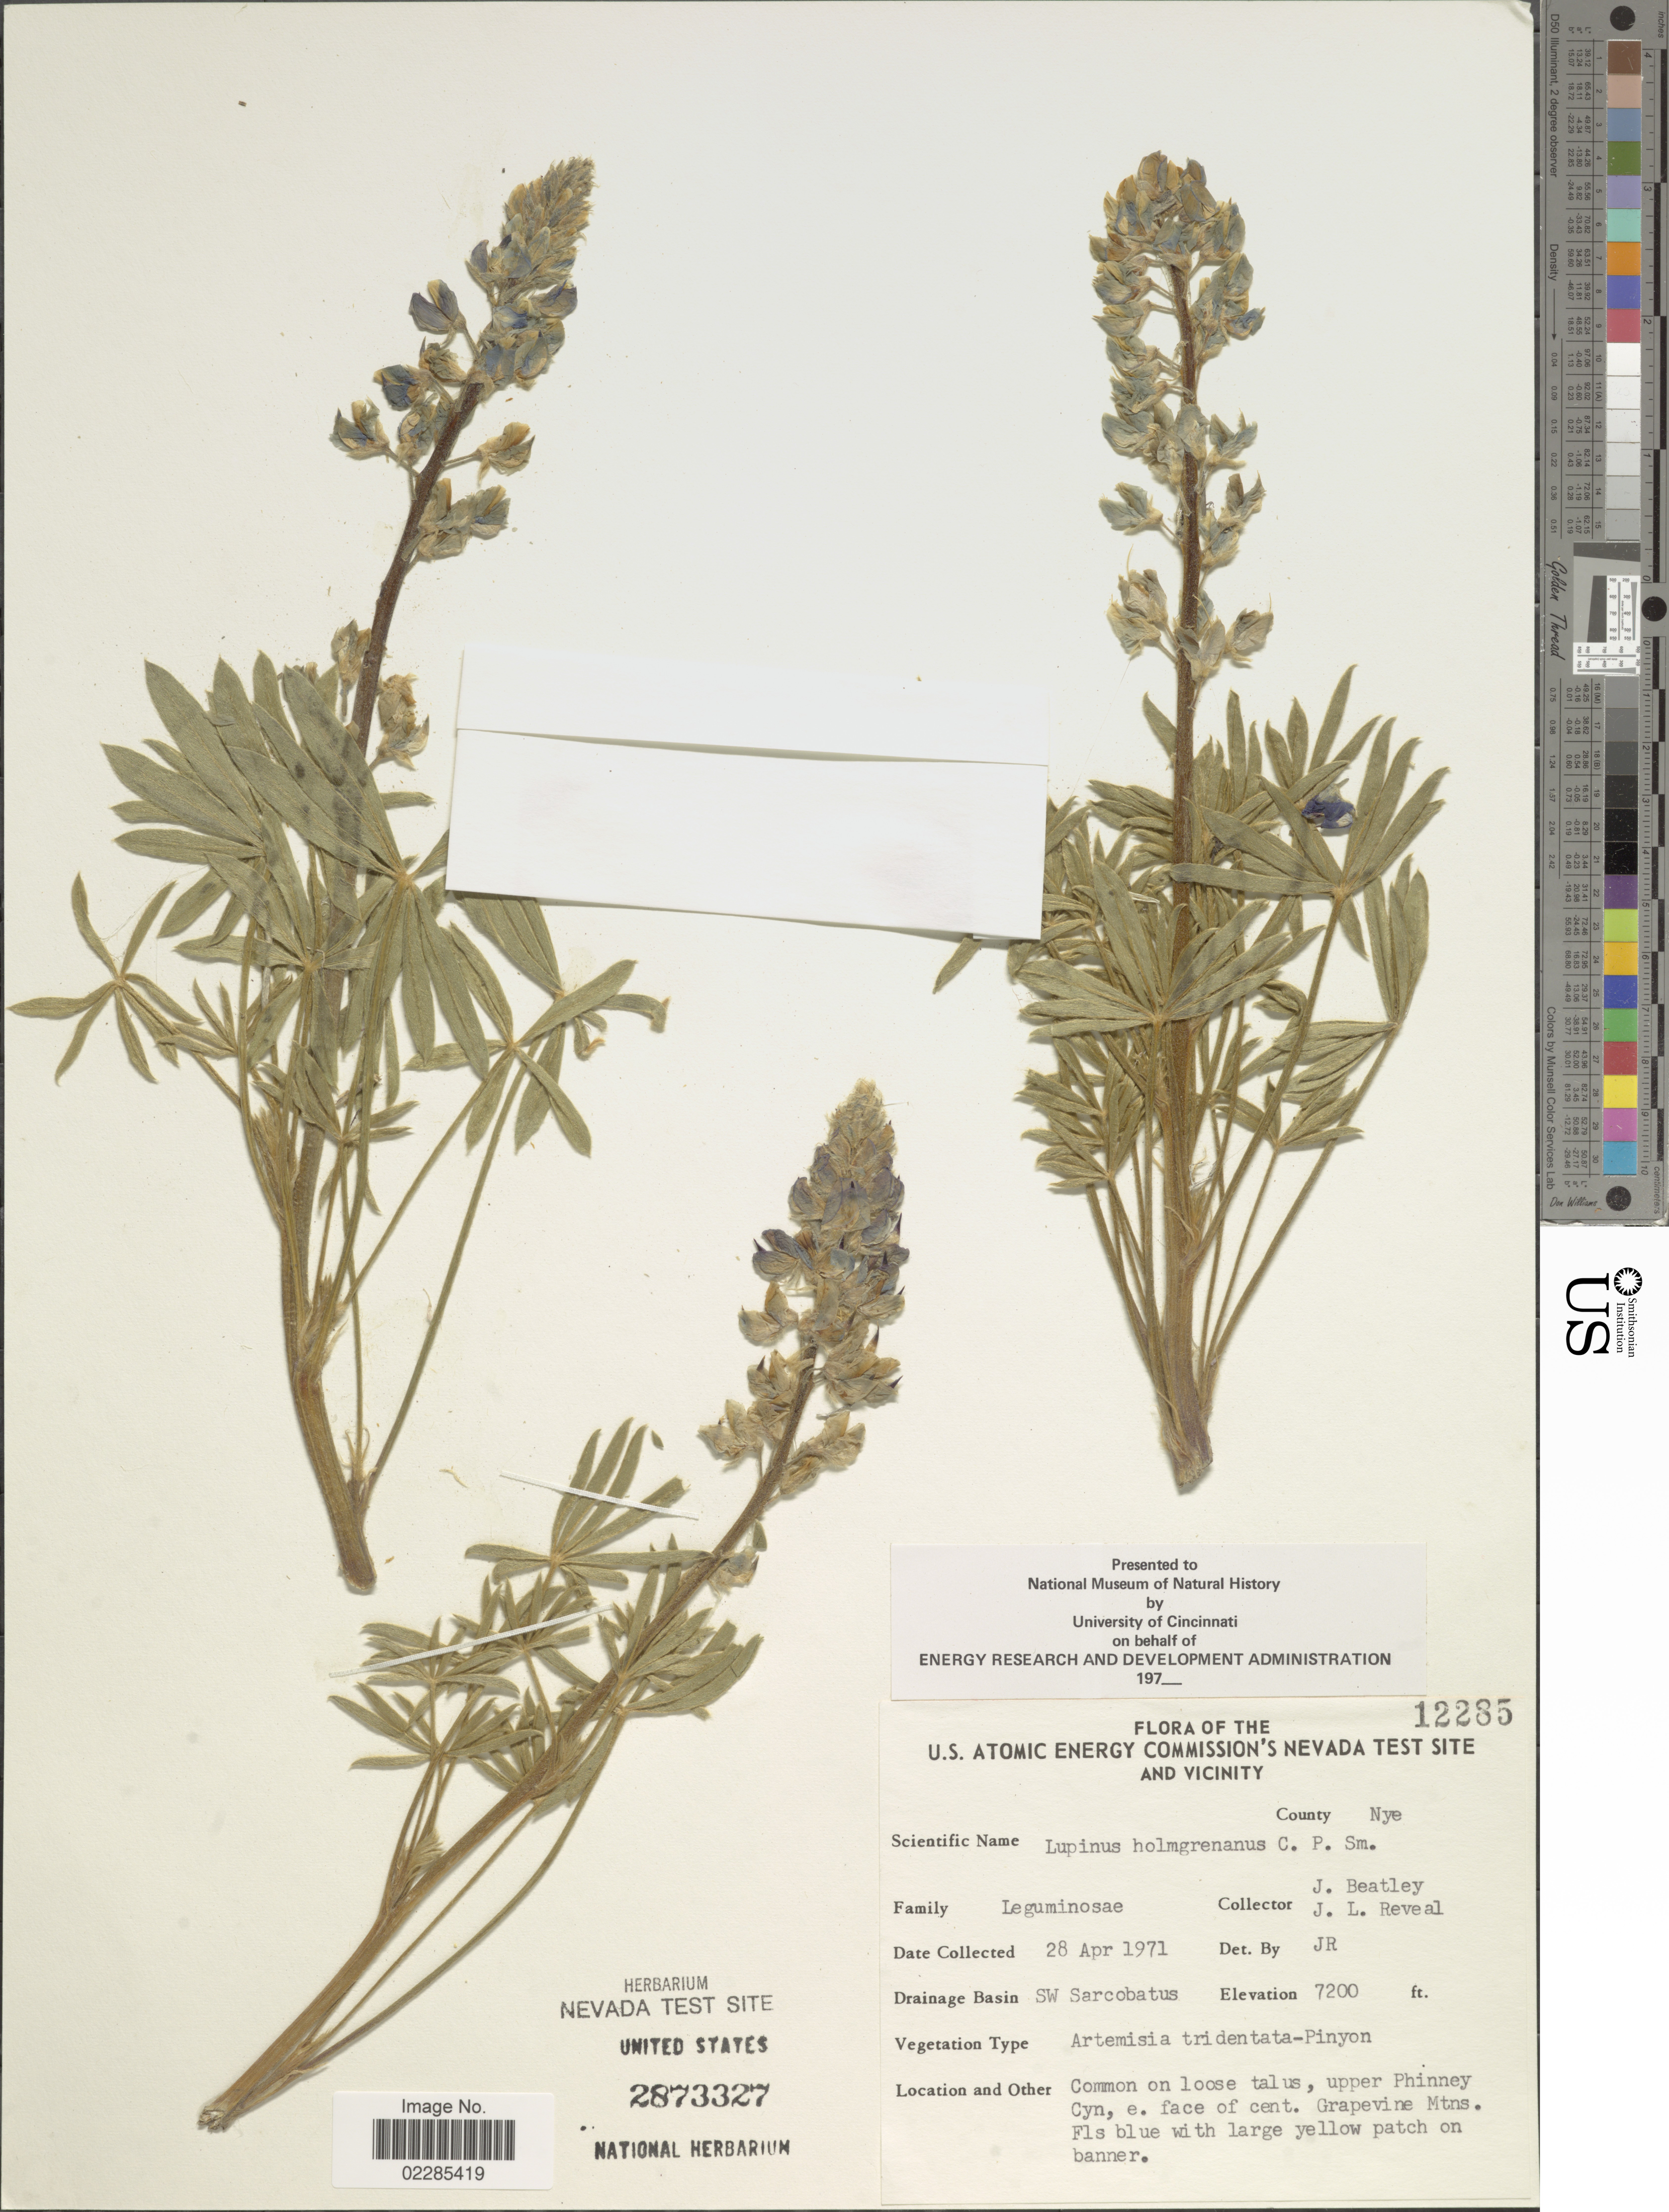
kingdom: Plantae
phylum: Tracheophyta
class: Magnoliopsida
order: Fabales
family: Fabaceae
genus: Lupinus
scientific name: Lupinus wyethii subsp. wyethii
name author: S. Watson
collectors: J. C. Beatley & J. L. Reveal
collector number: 12285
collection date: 1971-04-28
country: United States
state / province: Nevada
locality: U.S. Atomic Energy Commission's Nevada Test Site and Vciinity, County Nye, Drainage Basin SW Sarcobatus, Common on loos talus, upper Phinney Cyn, e.of cent. Grapevine Mtns.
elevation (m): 2195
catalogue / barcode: US 2873327